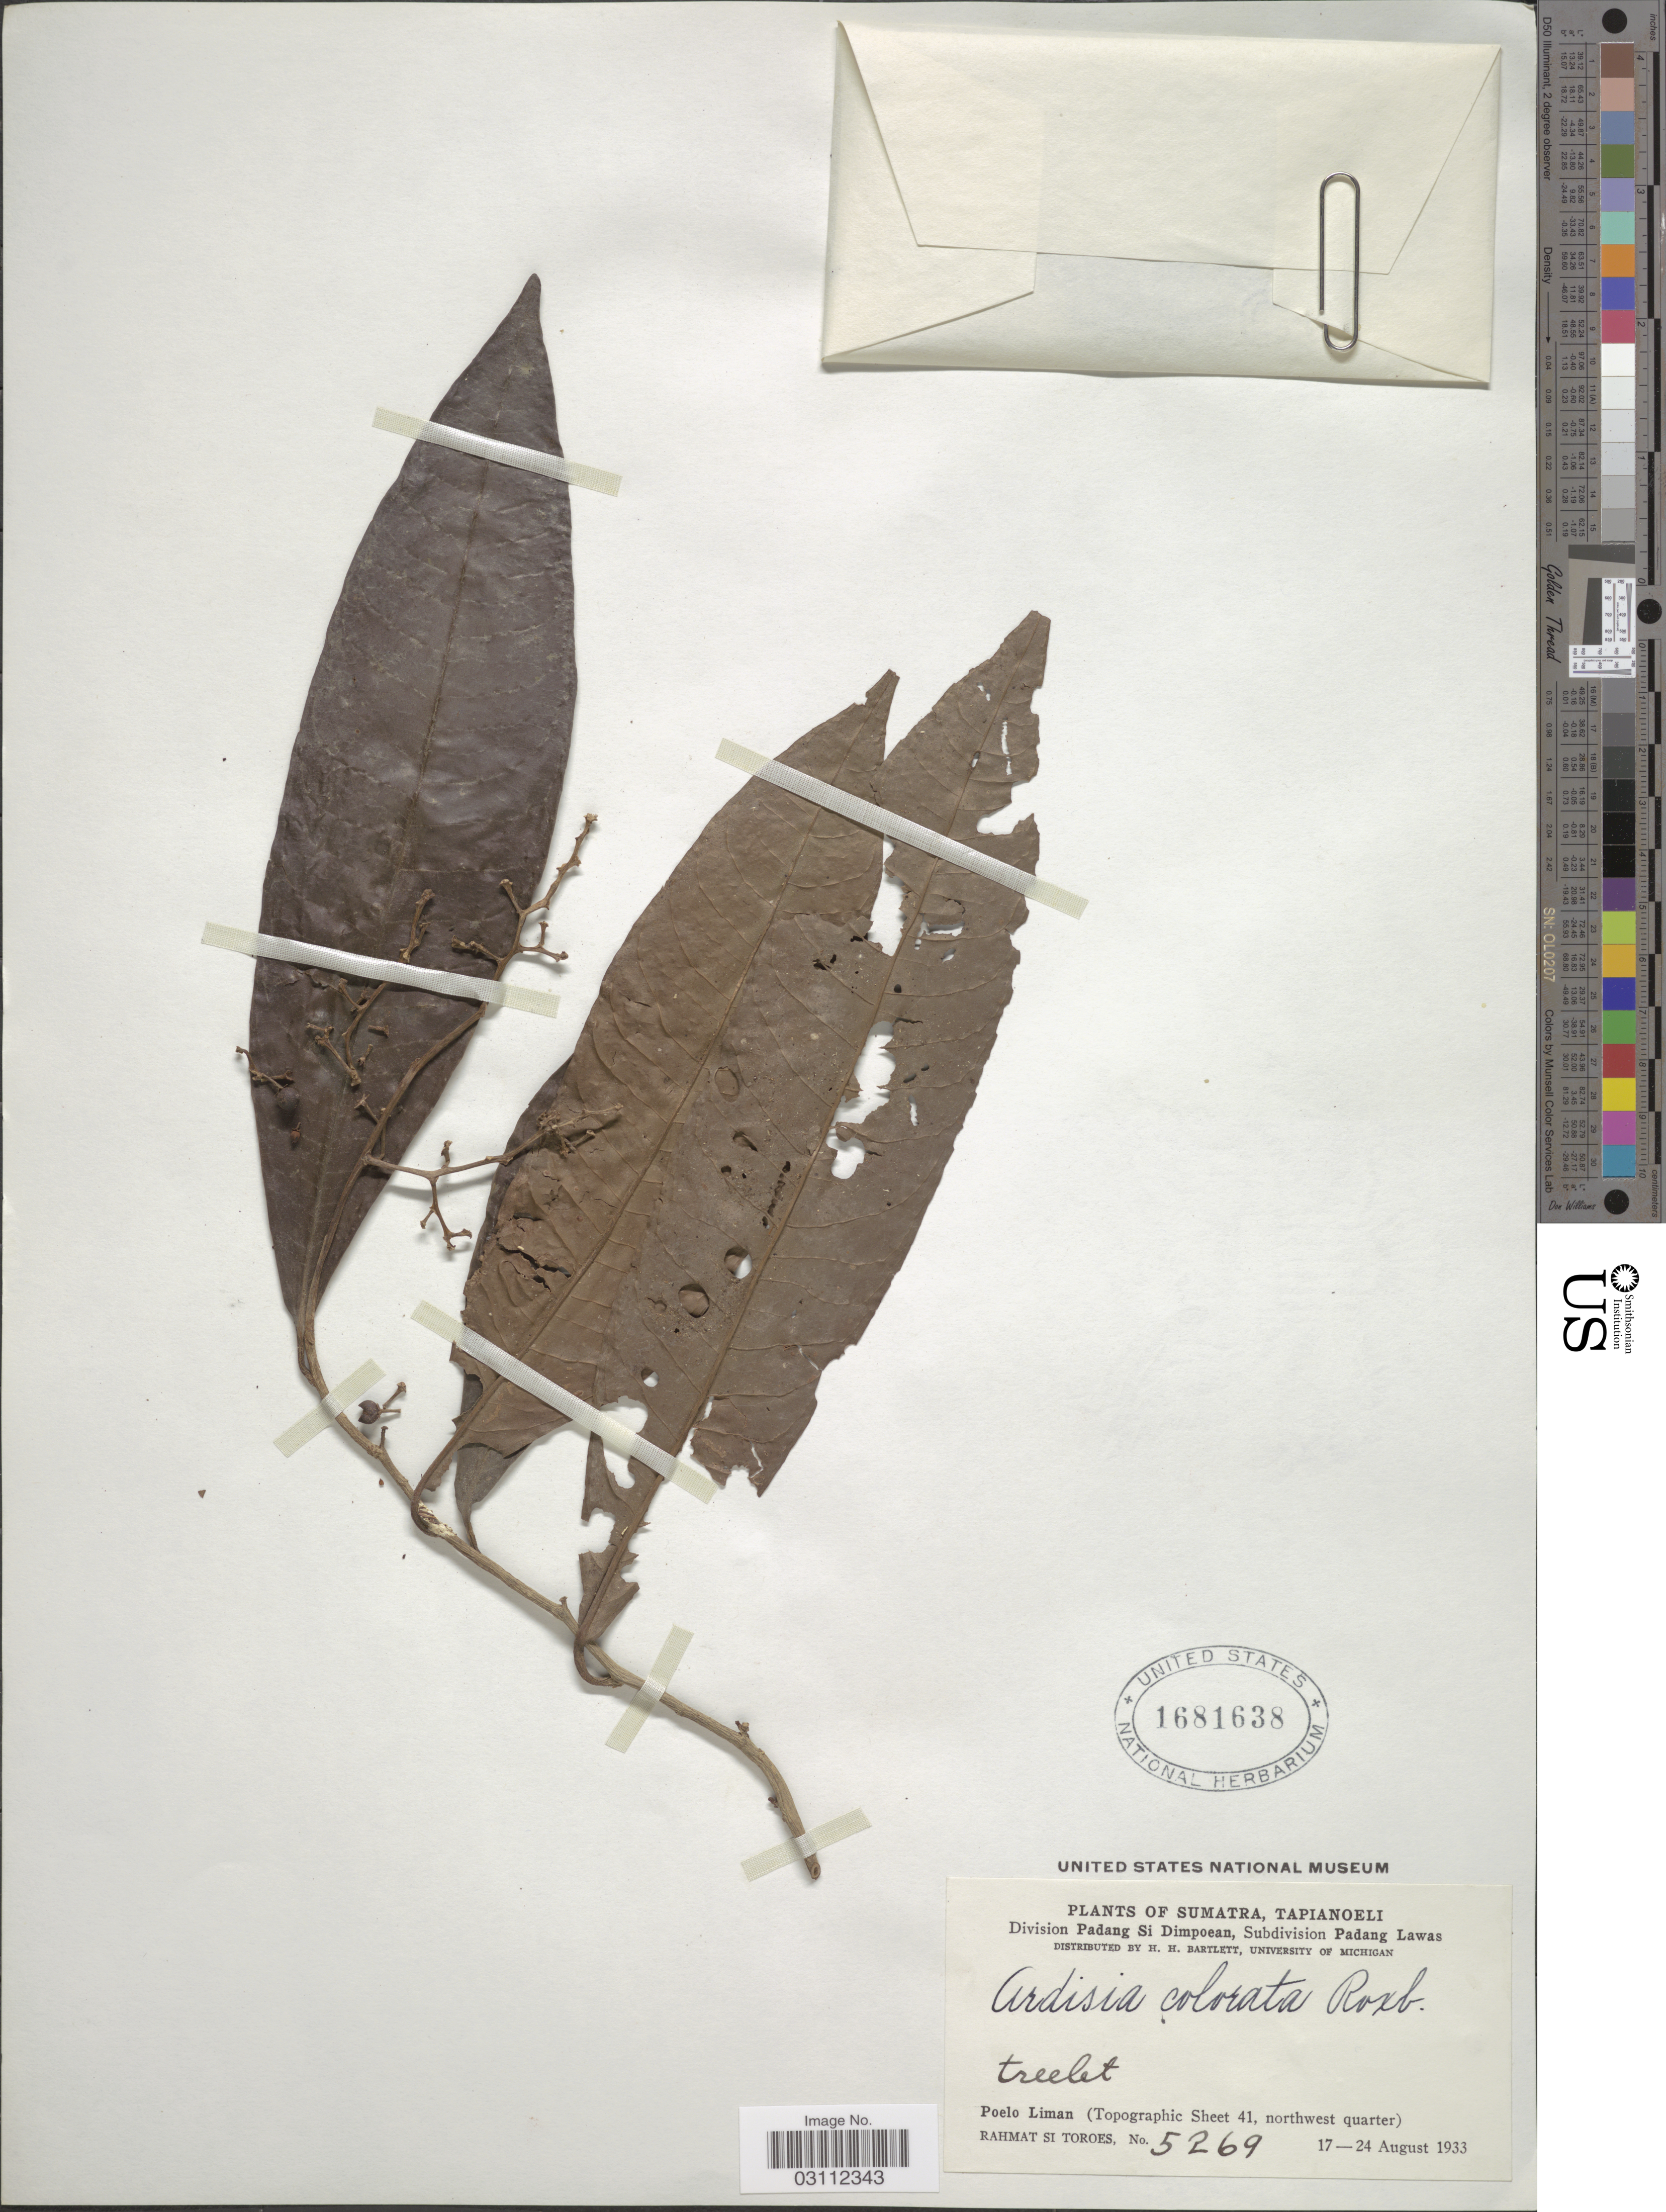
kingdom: Plantae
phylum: Tracheophyta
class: Magnoliopsida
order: Ericales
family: Primulaceae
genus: Ardisia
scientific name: Ardisia colorata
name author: Roxb.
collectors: Rahmat Si Boeea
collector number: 5269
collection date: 1933-08-17/1933-08-24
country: Indonesia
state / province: Sumatra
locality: Tapianoeli. Division Padang Si Dimpoean, Subdivision Padang Lawas. Poelo Liman (Topographic Sheet 41, northwest quarter).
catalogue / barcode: US 1681638